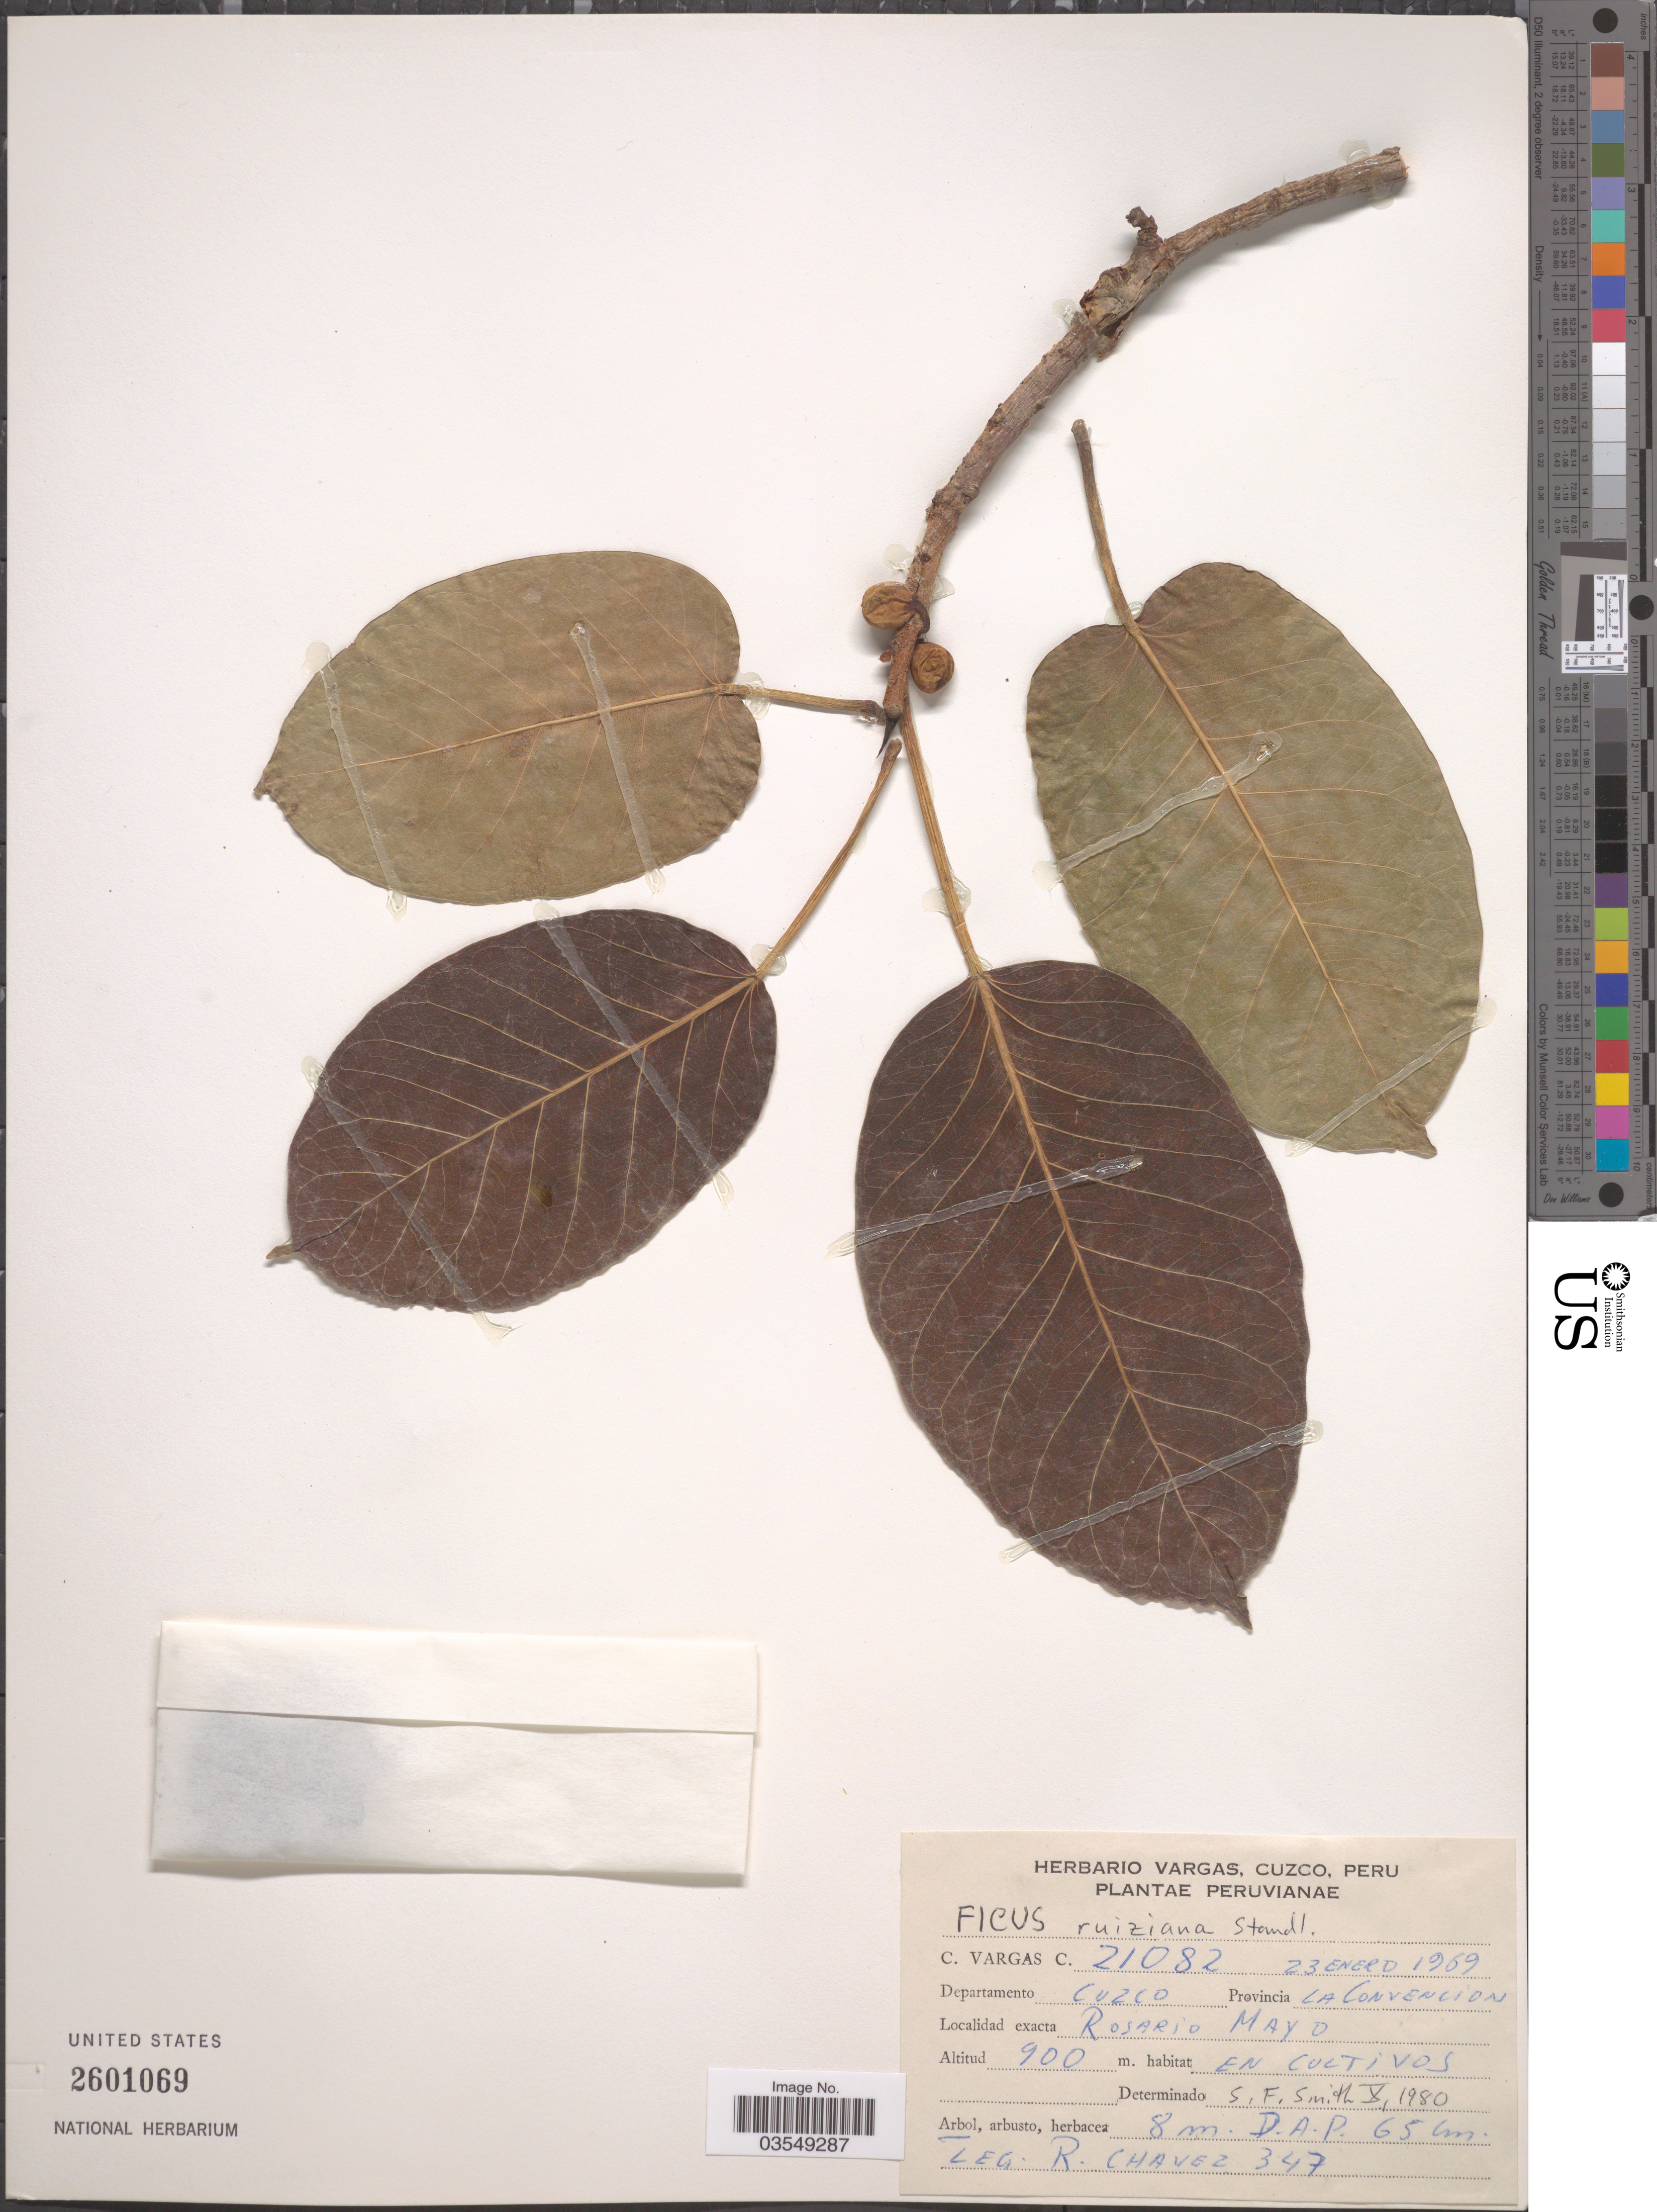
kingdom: Plantae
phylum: Tracheophyta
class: Magnoliopsida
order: Rosales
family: Moraceae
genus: Ficus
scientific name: Ficus ruiziana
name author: Standl. in J.F. Macbr.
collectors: R. Chávez & C. Vargas C.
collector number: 347/21082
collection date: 1969-01-23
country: Peru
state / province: Cusco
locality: Departamento Cuzco Provincia La Convencion. Rosario Mayo.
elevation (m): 900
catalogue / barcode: US 2601069